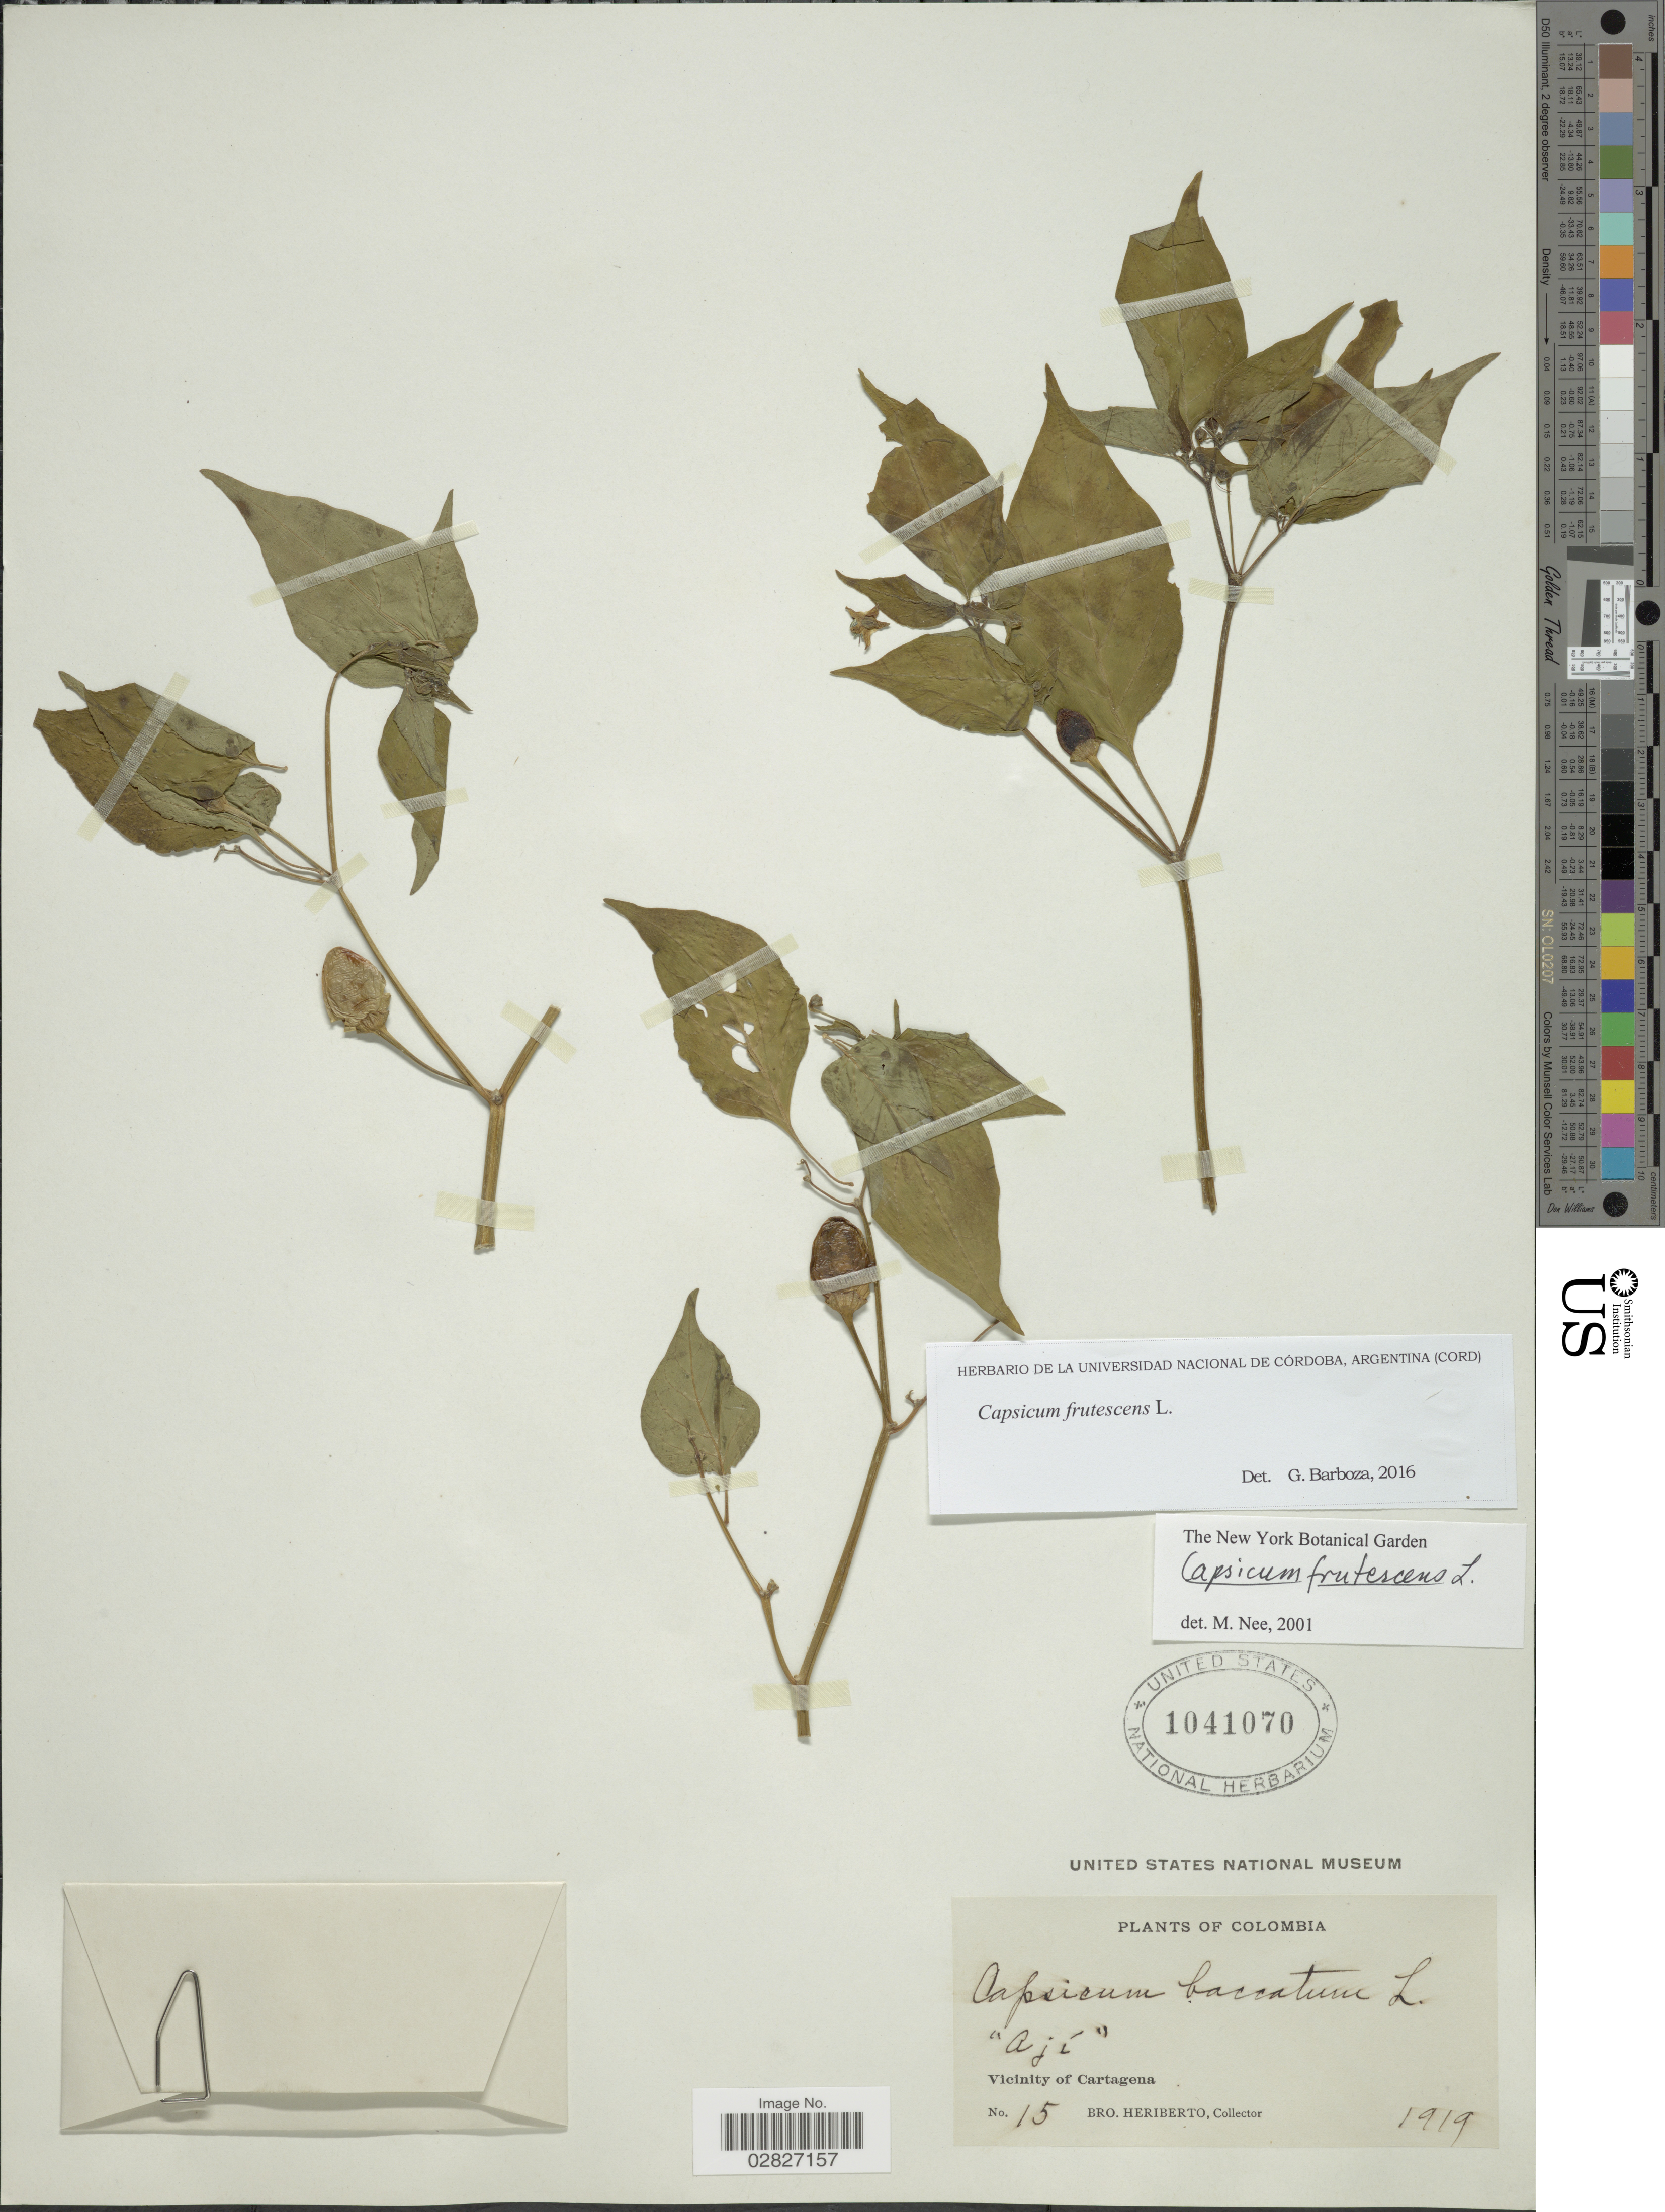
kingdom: Plantae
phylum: Tracheophyta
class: Magnoliopsida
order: Solanales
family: Solanaceae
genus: Capsicum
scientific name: Capsicum frutescens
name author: L.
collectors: B. Heriberto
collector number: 15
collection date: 1919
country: Colombia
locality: Vicinity of Cartagena.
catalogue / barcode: US 1041070